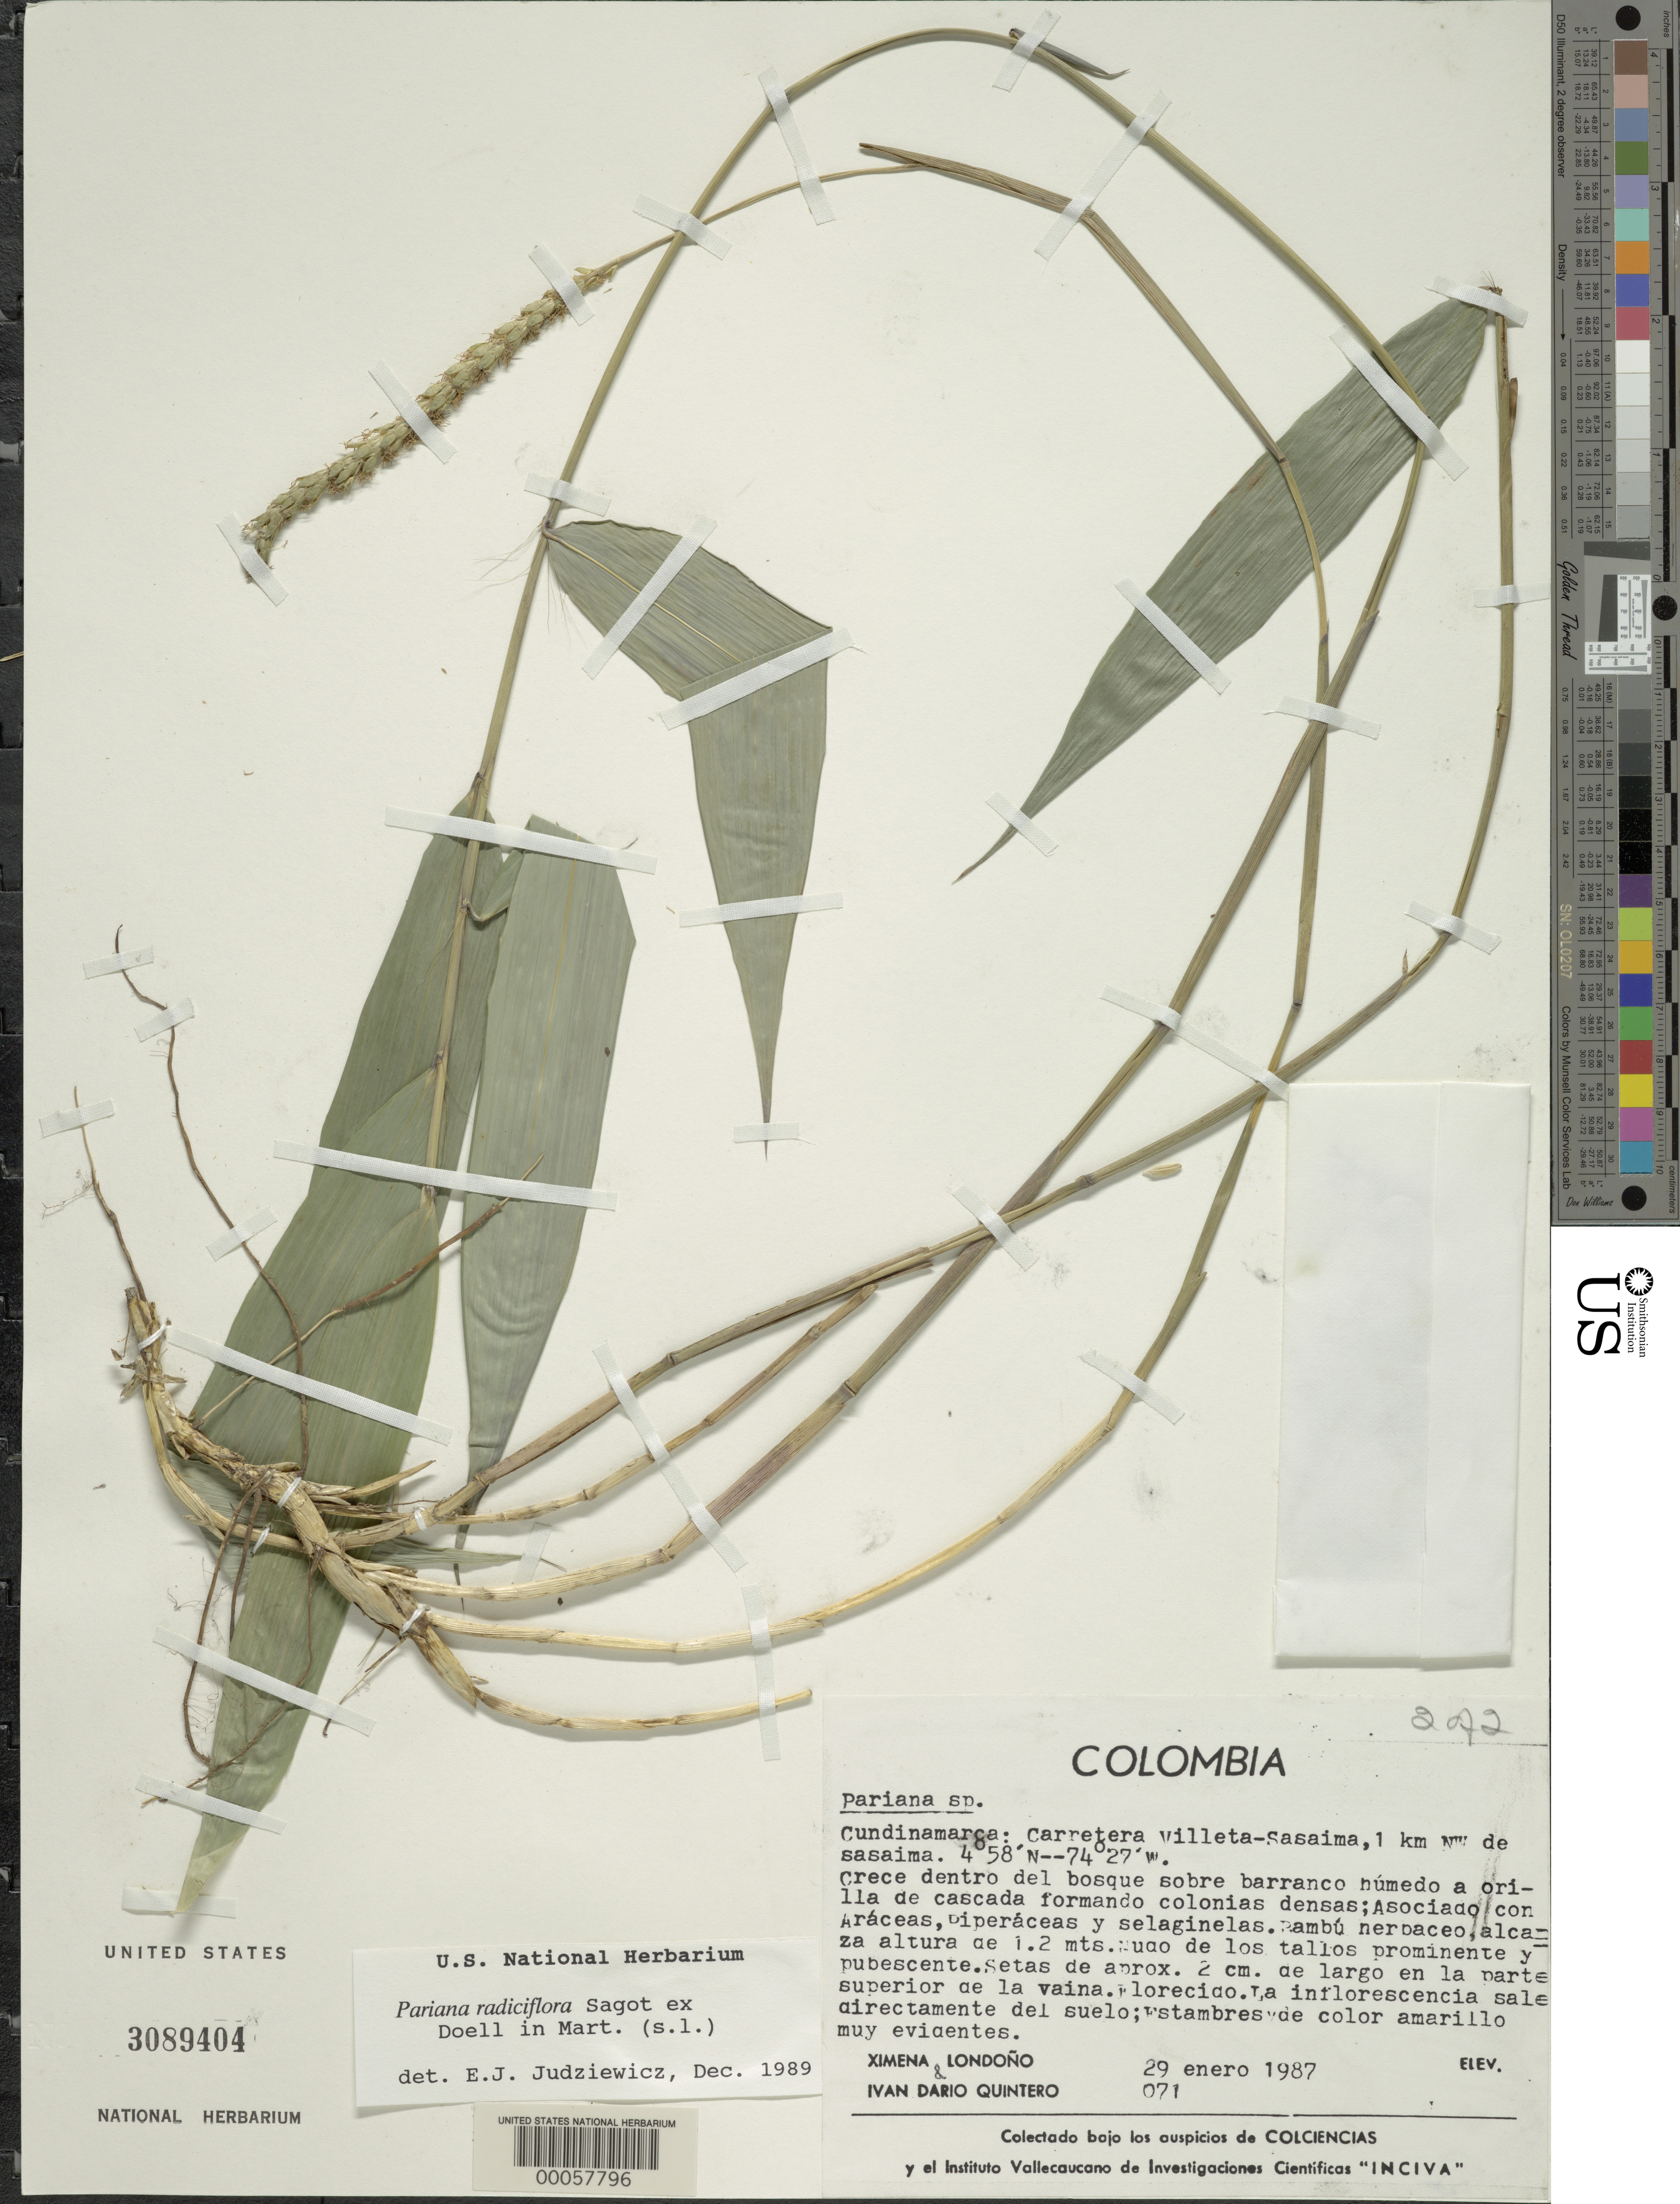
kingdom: Plantae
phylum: Tracheophyta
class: Liliopsida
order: Poales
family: Poaceae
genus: Pariana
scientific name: Pariana sp.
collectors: X. Londoño & I. Quintero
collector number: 071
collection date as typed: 29 Jan 1987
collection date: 1987-01-29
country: Colombia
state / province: Cundinamarca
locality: Villeta-Sasaima road, 1 km NW of Sasaima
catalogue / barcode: US 3089404